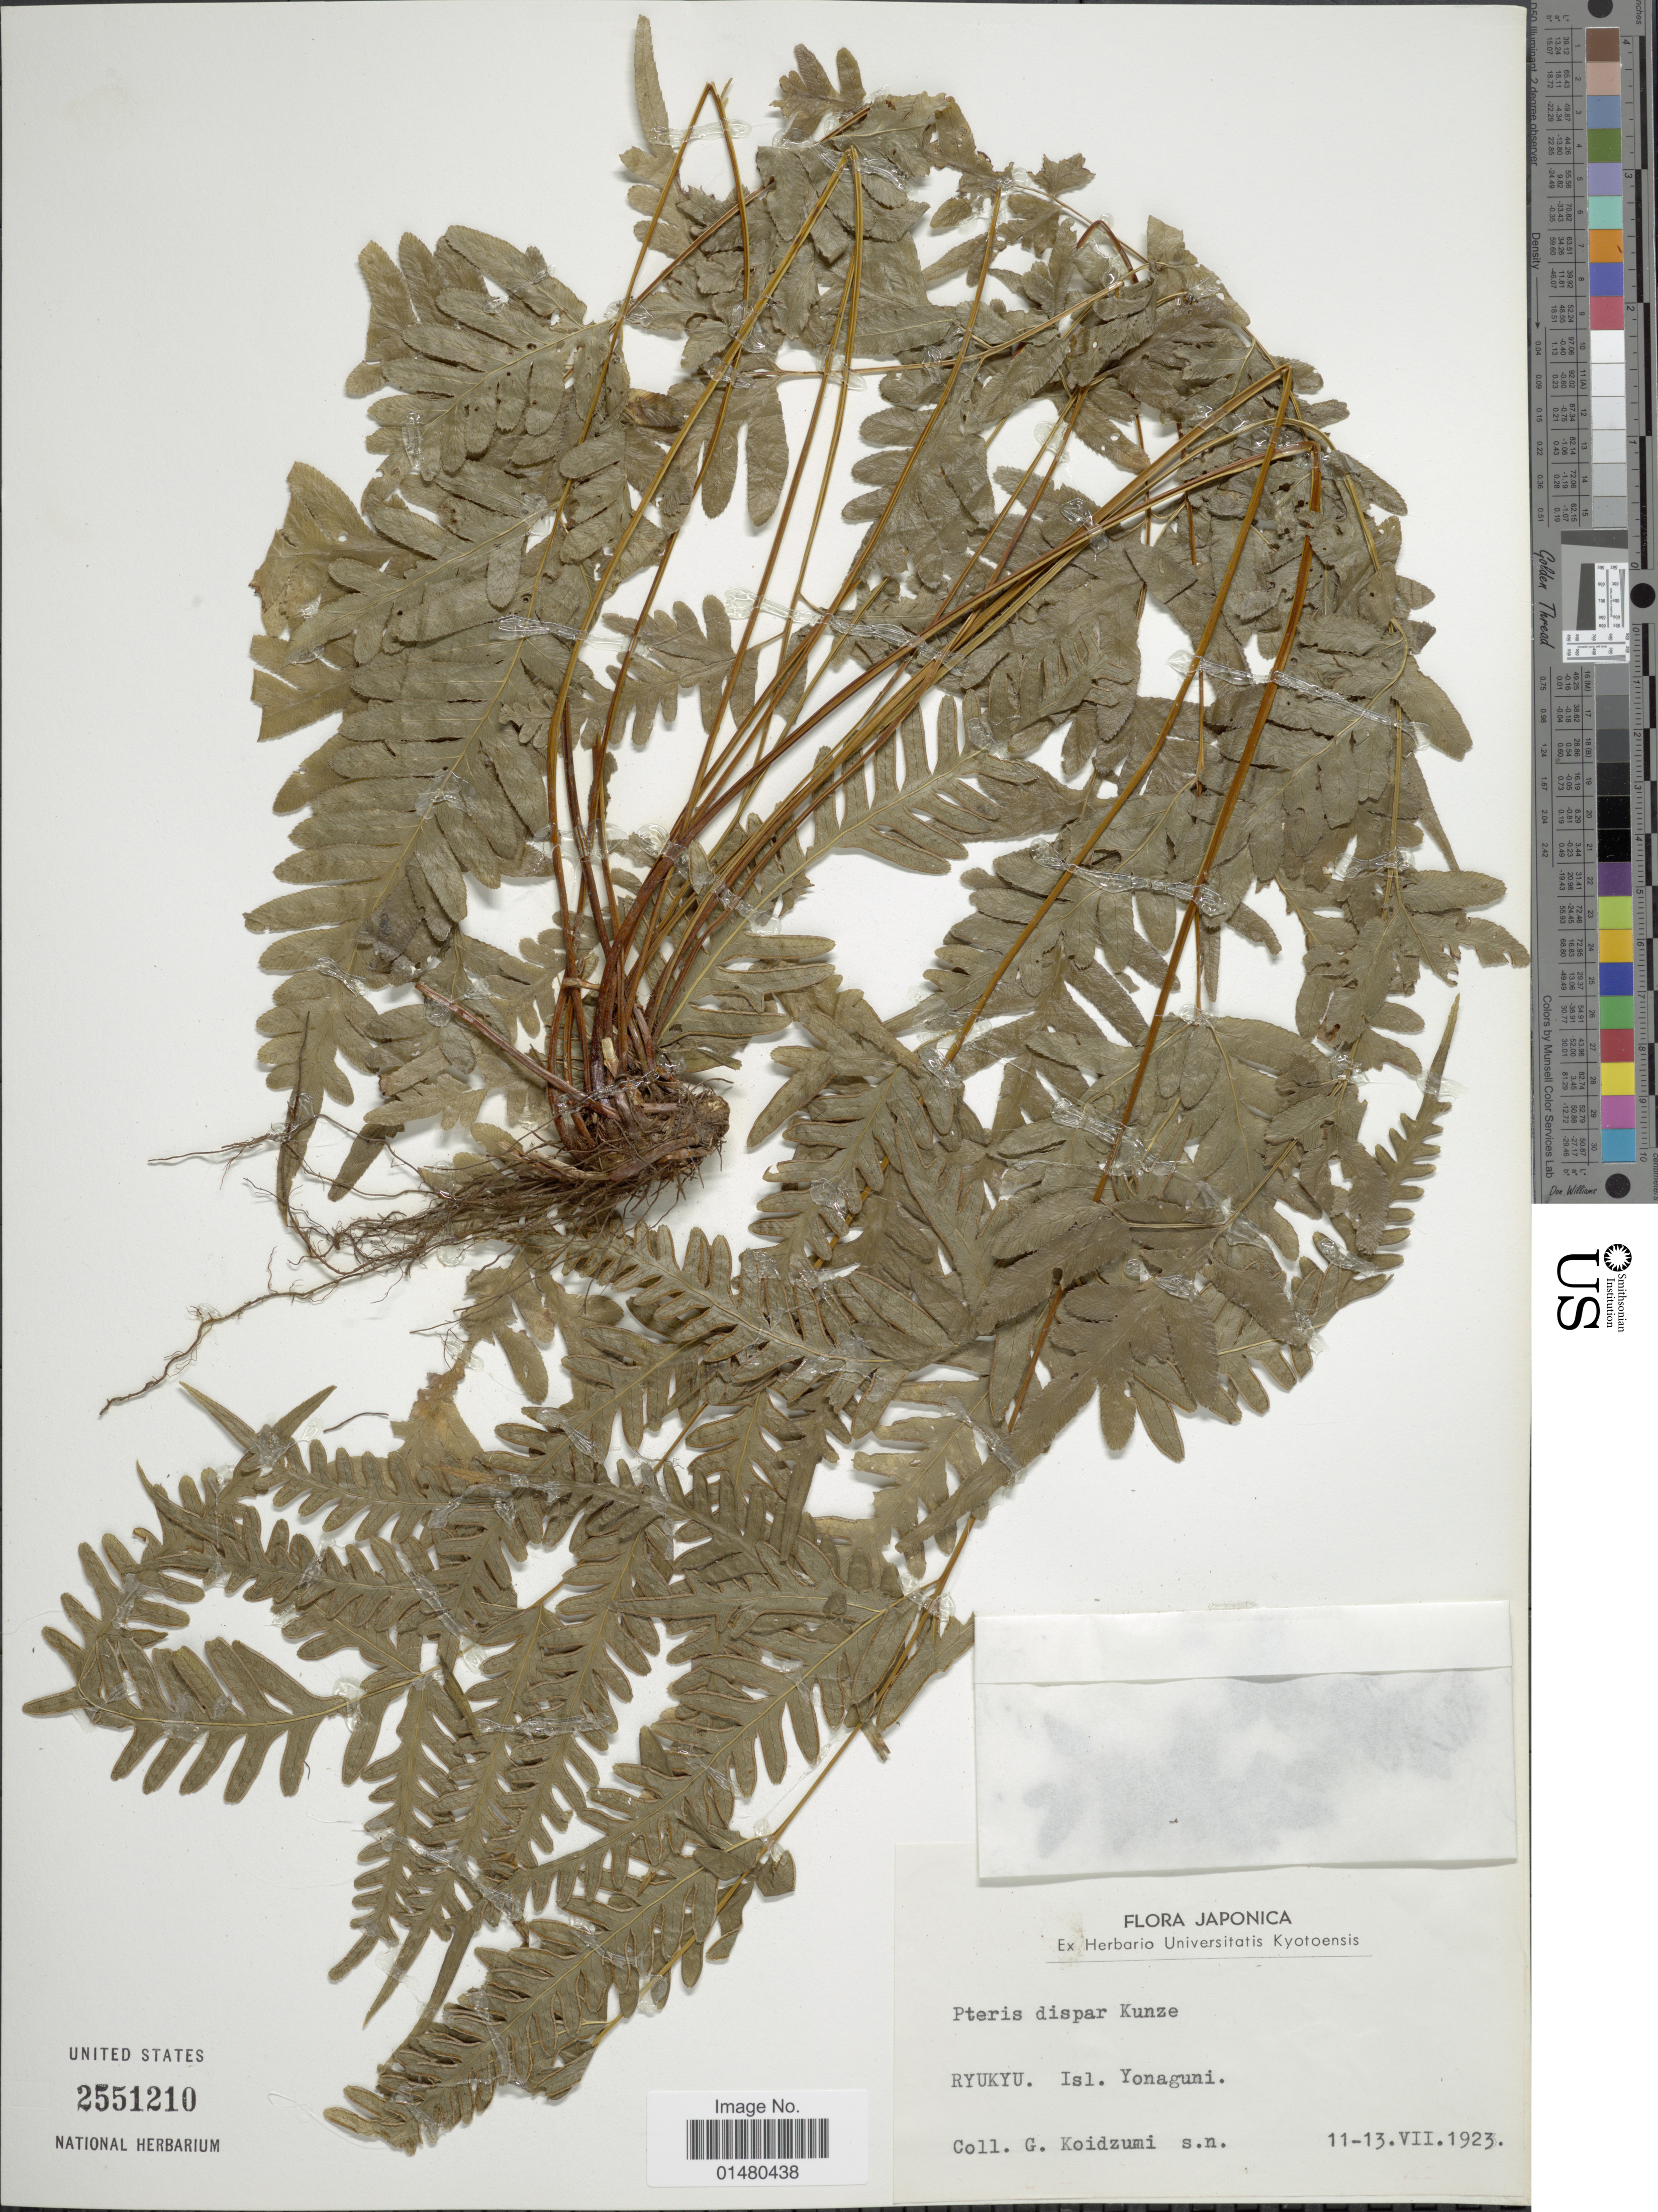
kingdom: Plantae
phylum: Tracheophyta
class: Polypodiopsida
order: Polypodiales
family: Pteridaceae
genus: Pteris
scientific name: Pteris dispar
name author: Kunze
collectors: G. Koidzumi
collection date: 1923-07-11/1923-07-13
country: Japan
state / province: Okinawa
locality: Ryukyu. Isl Yonaguni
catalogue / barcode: US 2551210